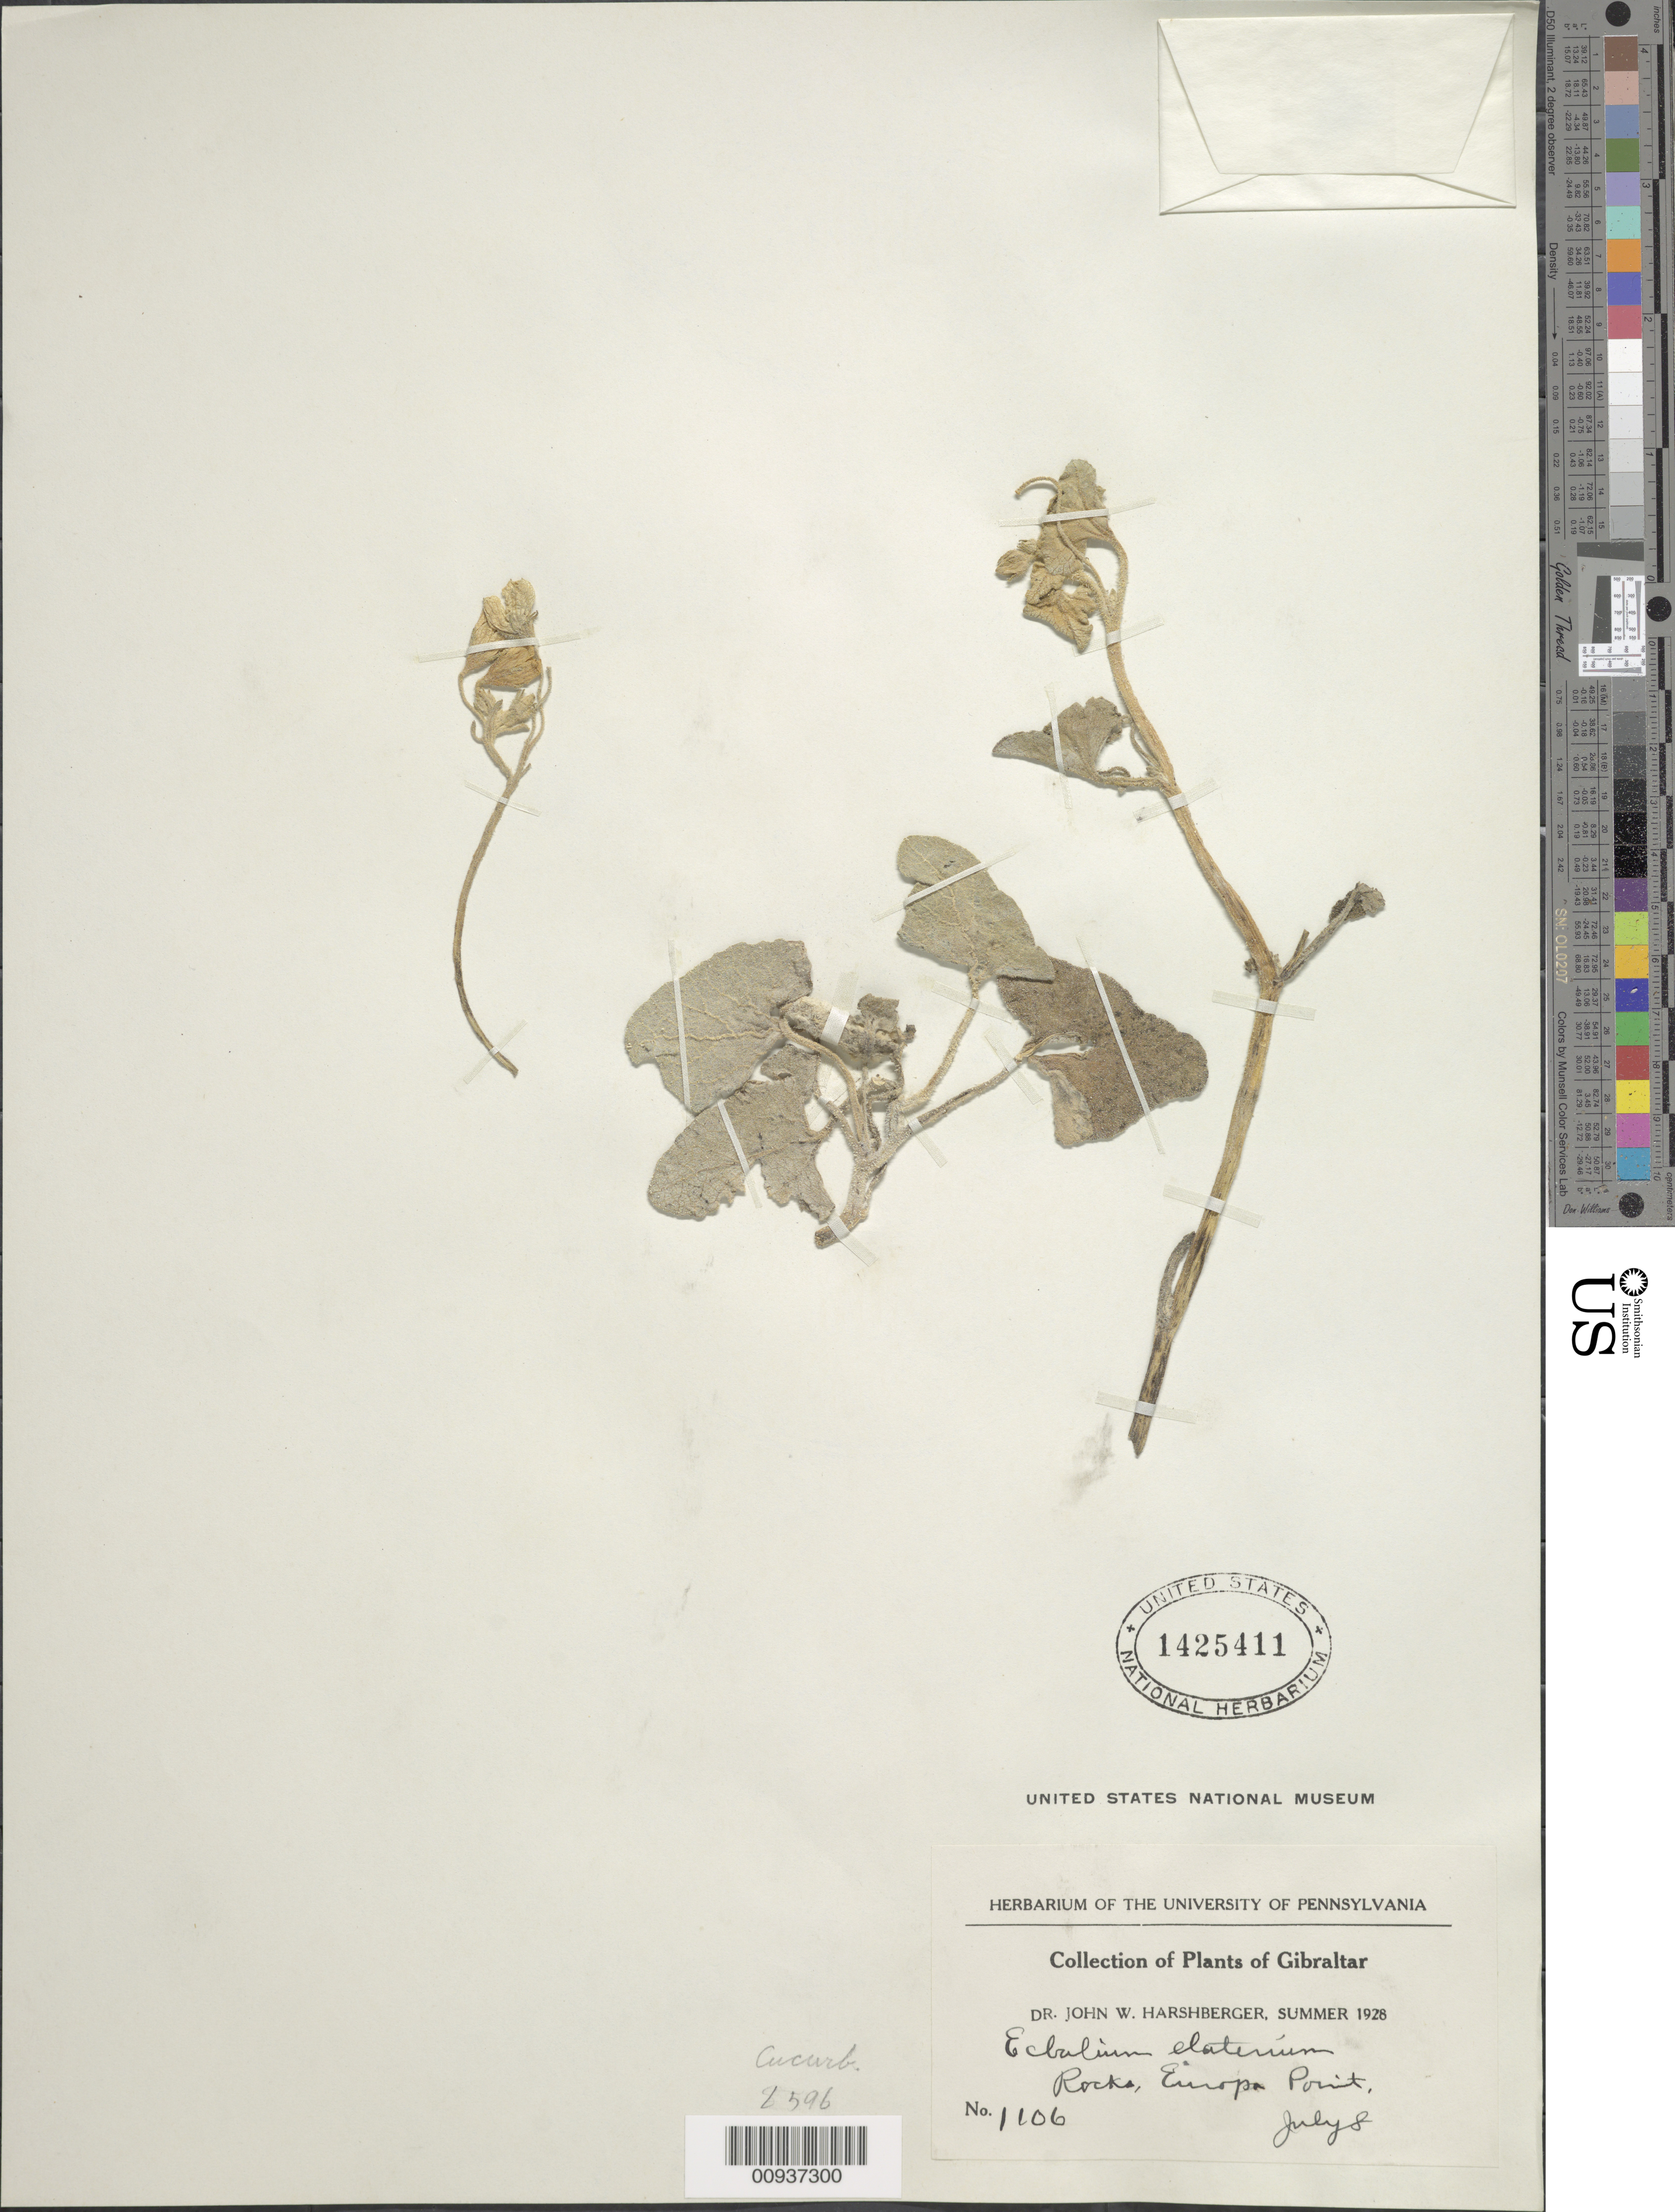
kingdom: Plantae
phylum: Tracheophyta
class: Magnoliopsida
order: Cucurbitales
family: Cucurbitaceae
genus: Ecballium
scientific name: Ecballium elaterium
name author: (L.) A. Rich.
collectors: J. A. Harshberger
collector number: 1106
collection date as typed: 08 Jul 1928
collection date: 1928-07-08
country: Spain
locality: Europa Point, Gibraltar [exclave of Great Britain]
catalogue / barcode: US 1425411